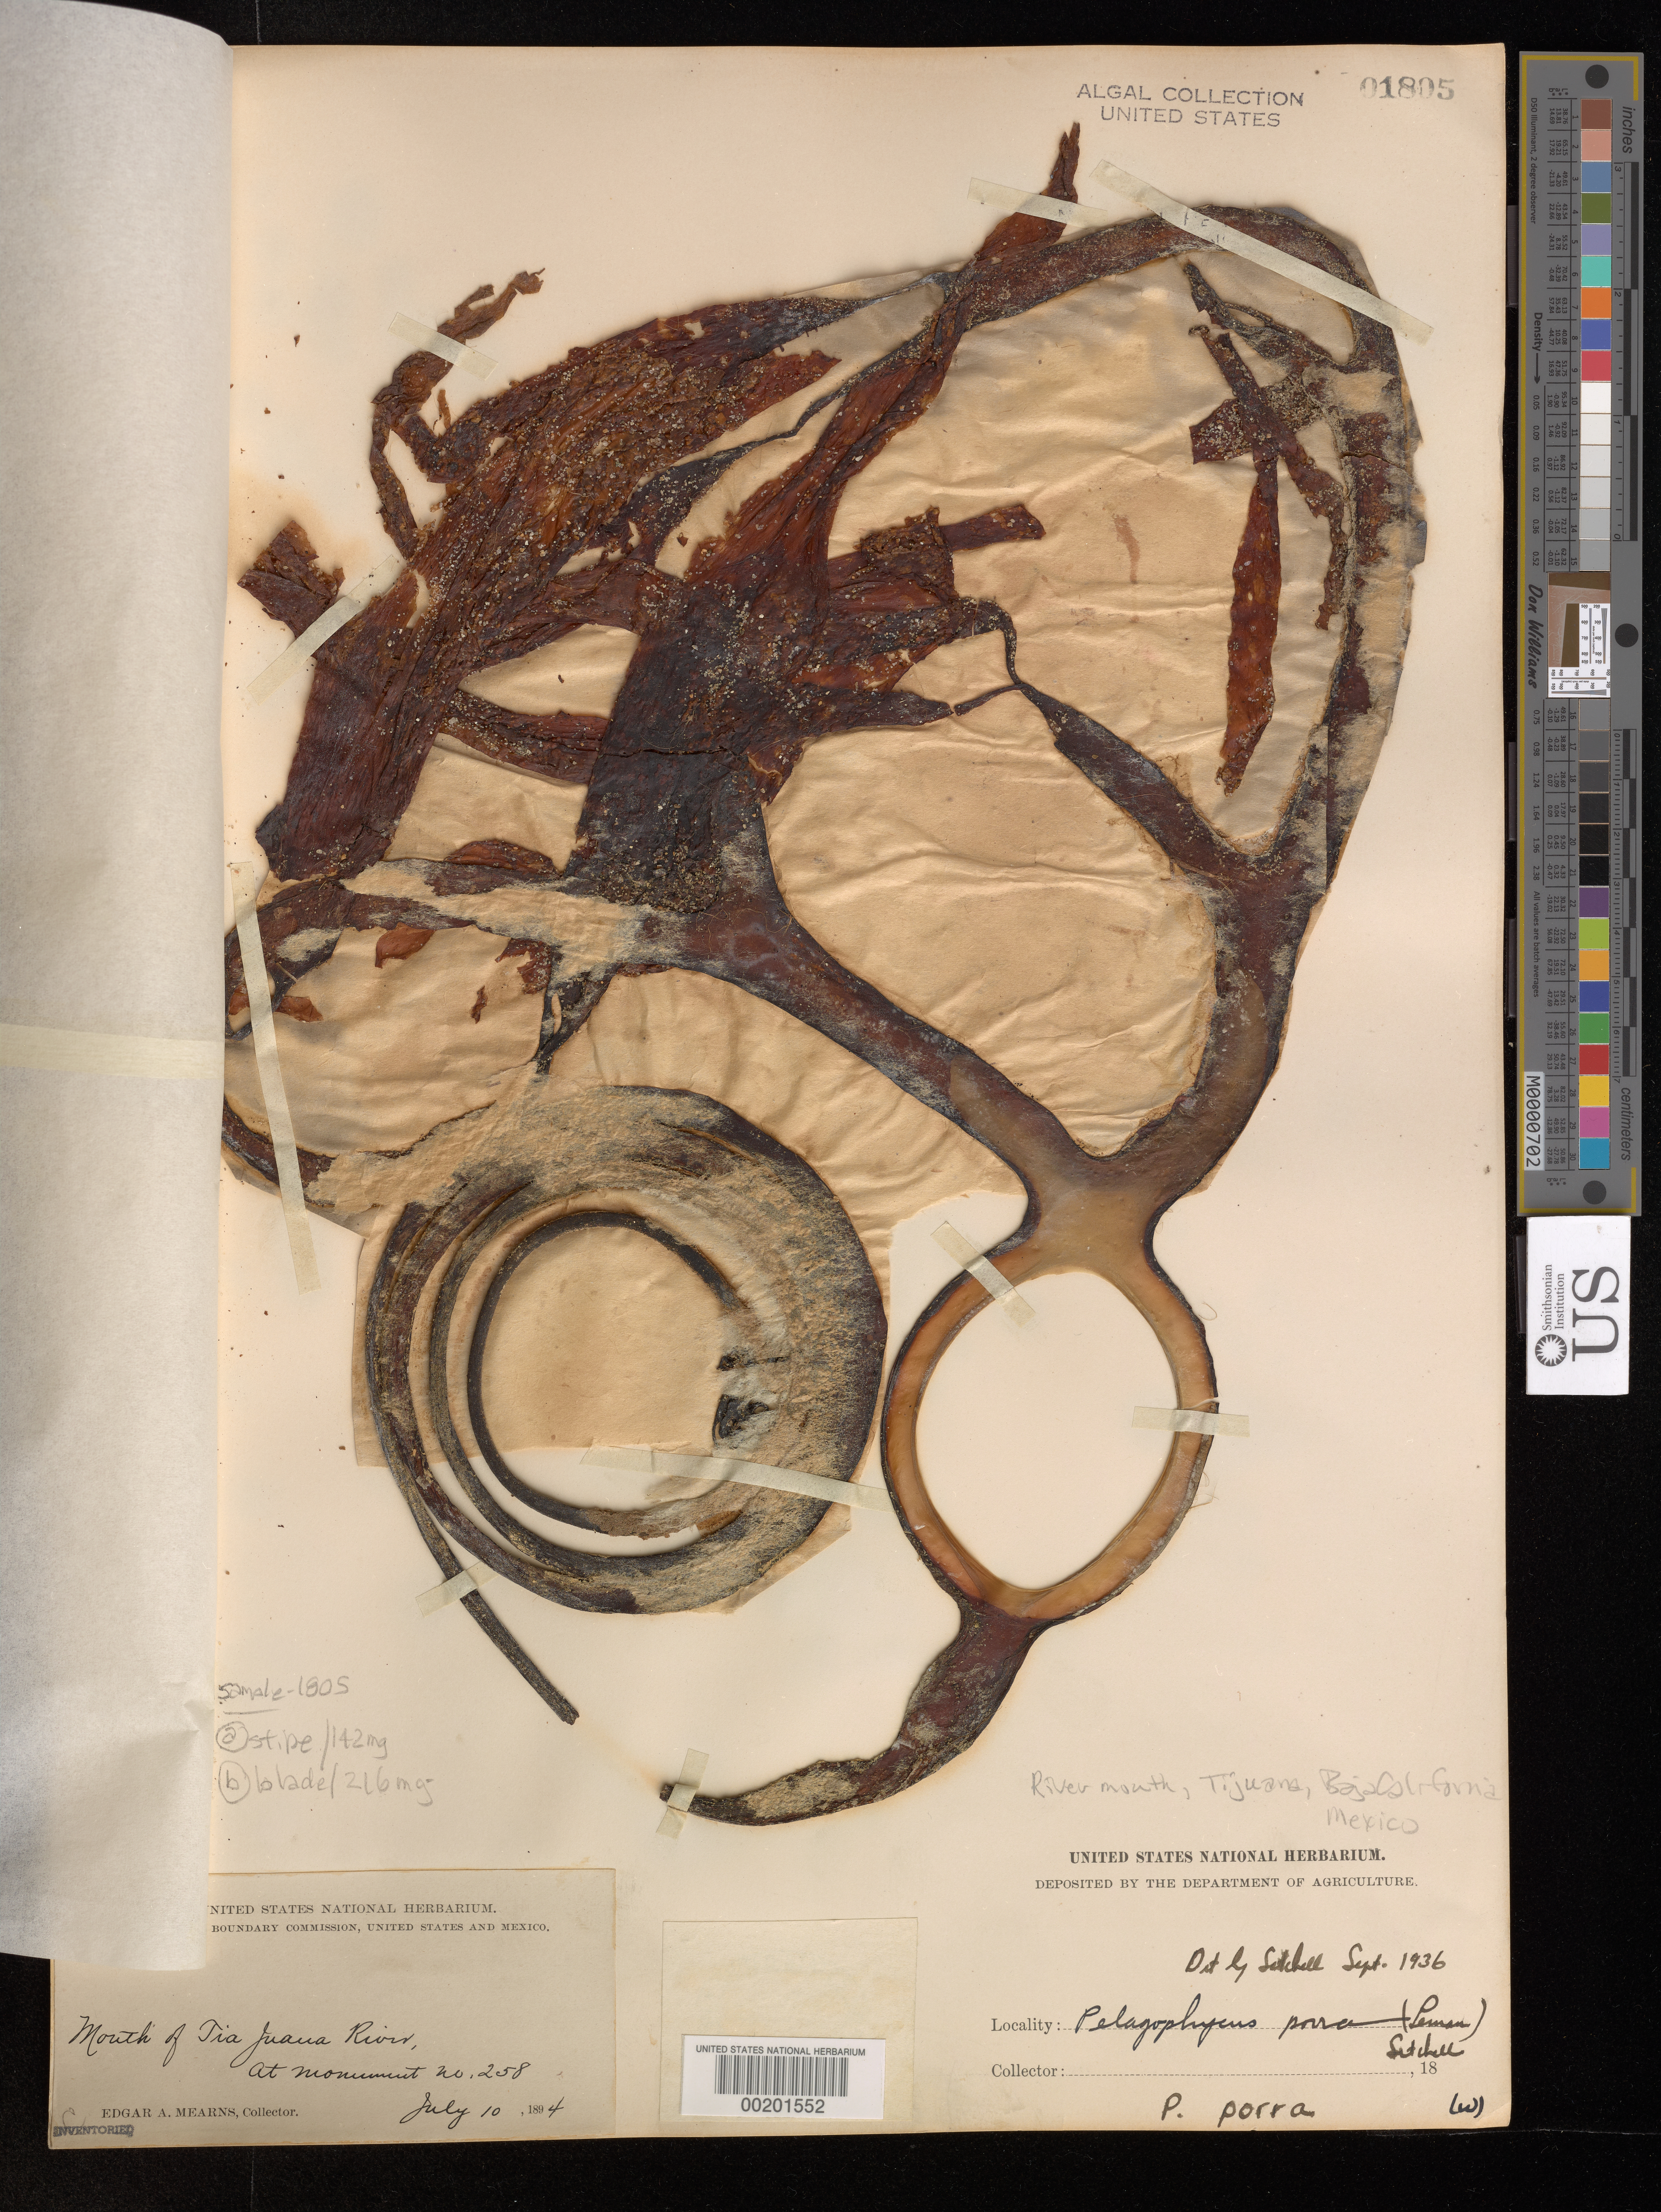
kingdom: Chromista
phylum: Ochrophyta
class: Phaeophyceae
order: Laminariales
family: Laminariaceae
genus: Pelagophycus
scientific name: Pelagophycus porra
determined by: Setchell, William A.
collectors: E. A. Mearns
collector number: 3900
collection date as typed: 10 Jul 1894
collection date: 1894-07-10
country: Mexico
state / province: Baja California Norte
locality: Tijuana River mouth, monument no. 258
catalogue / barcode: US 1805